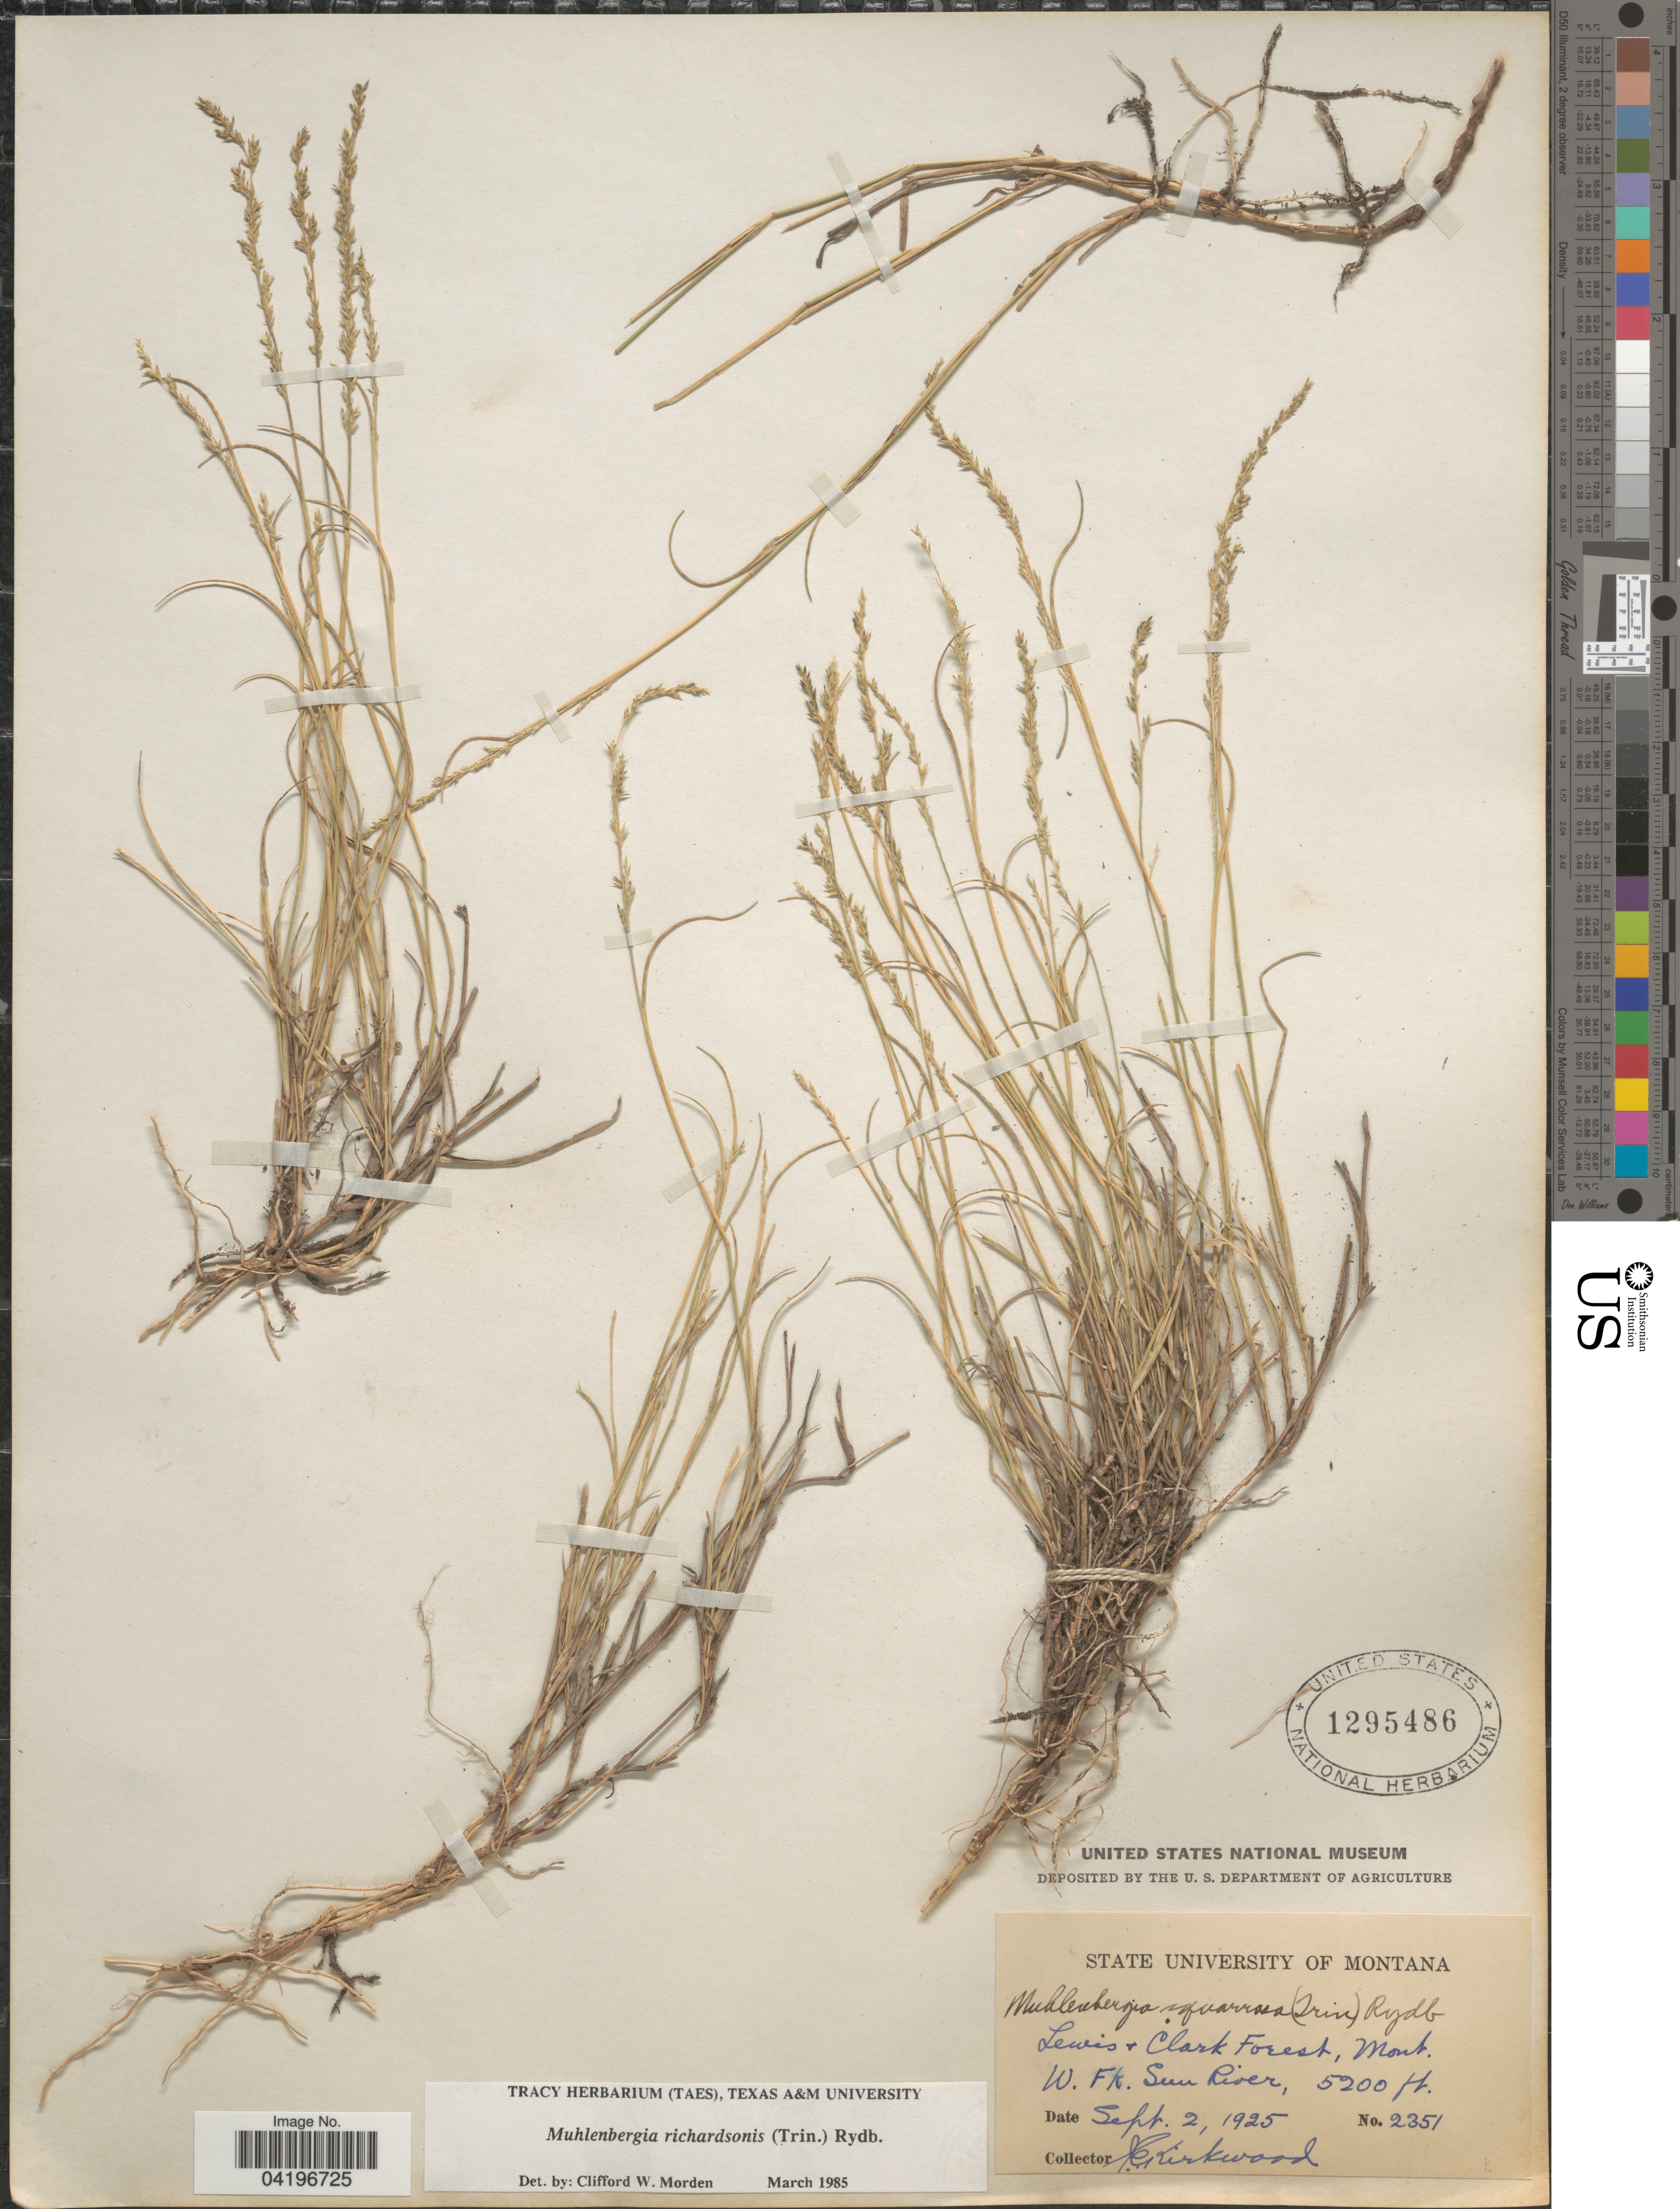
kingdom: Plantae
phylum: Tracheophyta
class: Liliopsida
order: Poales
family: Poaceae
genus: Muhlenbergia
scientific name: Muhlenbergia richardsonis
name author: (Trin.) Rydb.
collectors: J. Kirkwood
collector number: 2351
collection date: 1925-09-02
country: United States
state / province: Montana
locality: Lewis & Clark Forest. W. Fk. Sun River.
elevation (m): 1585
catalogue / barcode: US 1295486